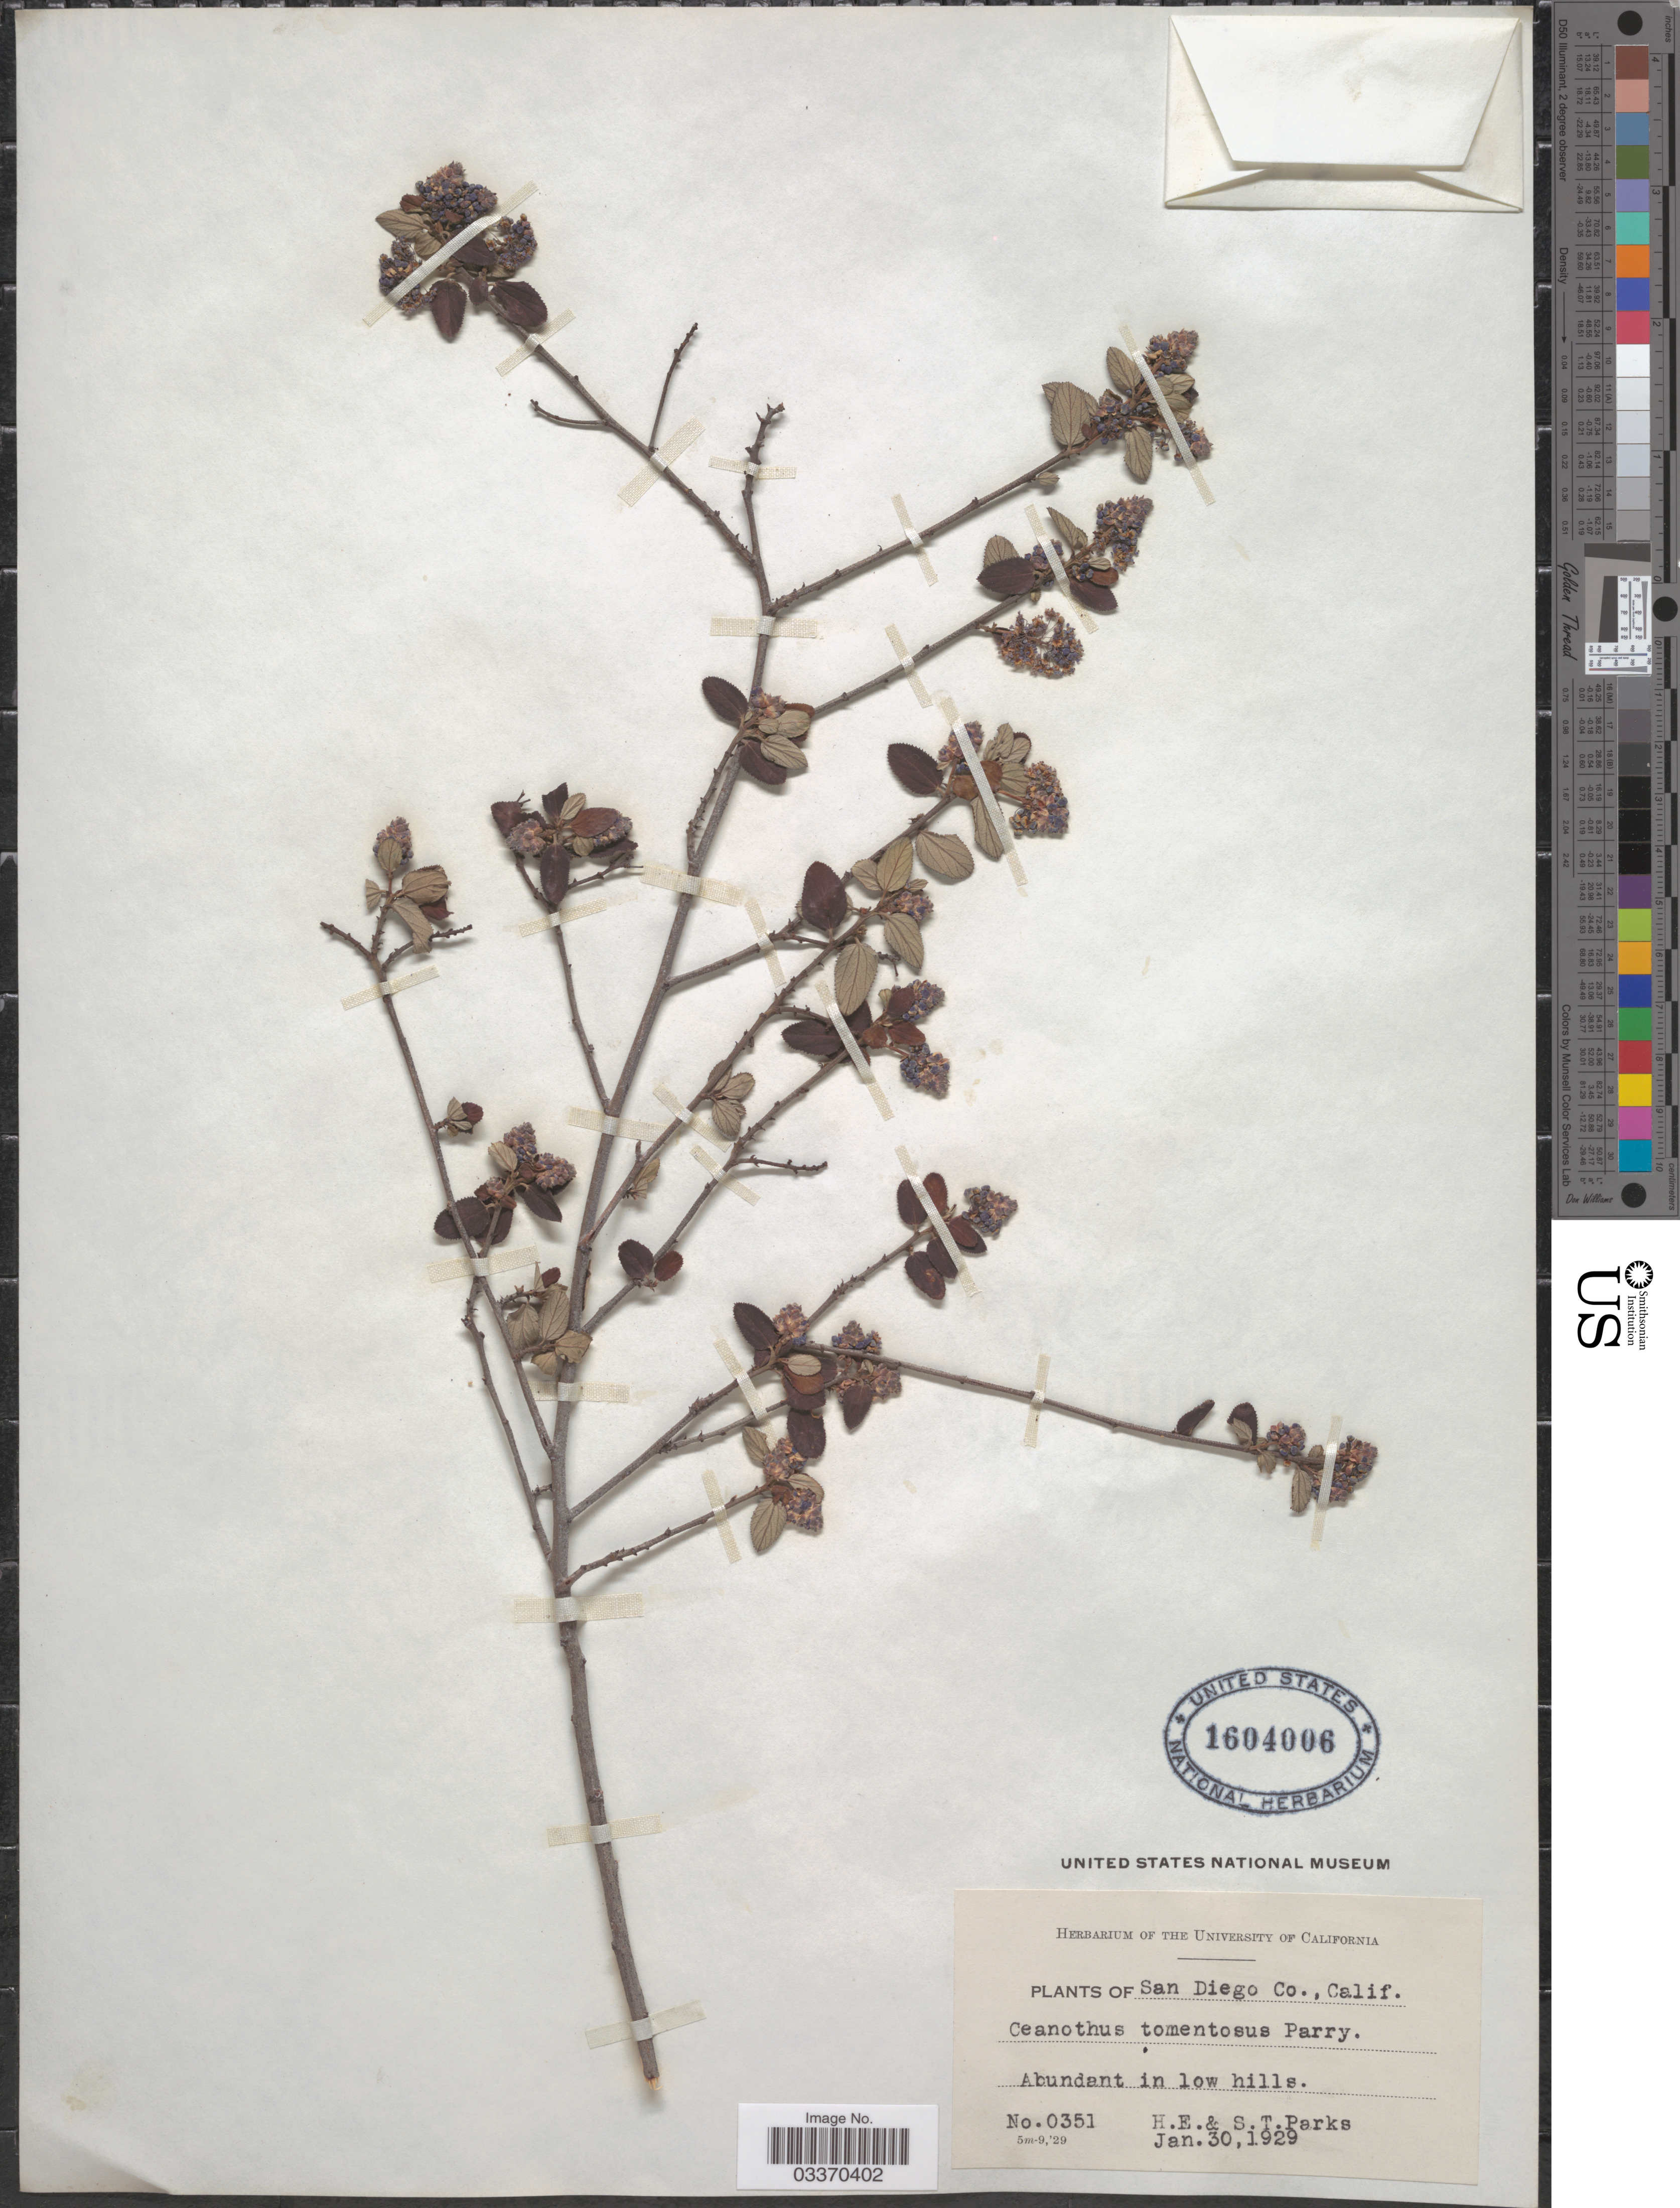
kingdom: Plantae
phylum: Tracheophyta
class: Magnoliopsida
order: Rosales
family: Rhamnaceae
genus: Ceanothus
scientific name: Ceanothus tomentosus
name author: Parry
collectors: H. E. Parks & S. Parks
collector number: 0351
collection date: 1929-01-30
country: United States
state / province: California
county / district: San Diego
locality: San Diego Co.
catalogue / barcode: US 1604006